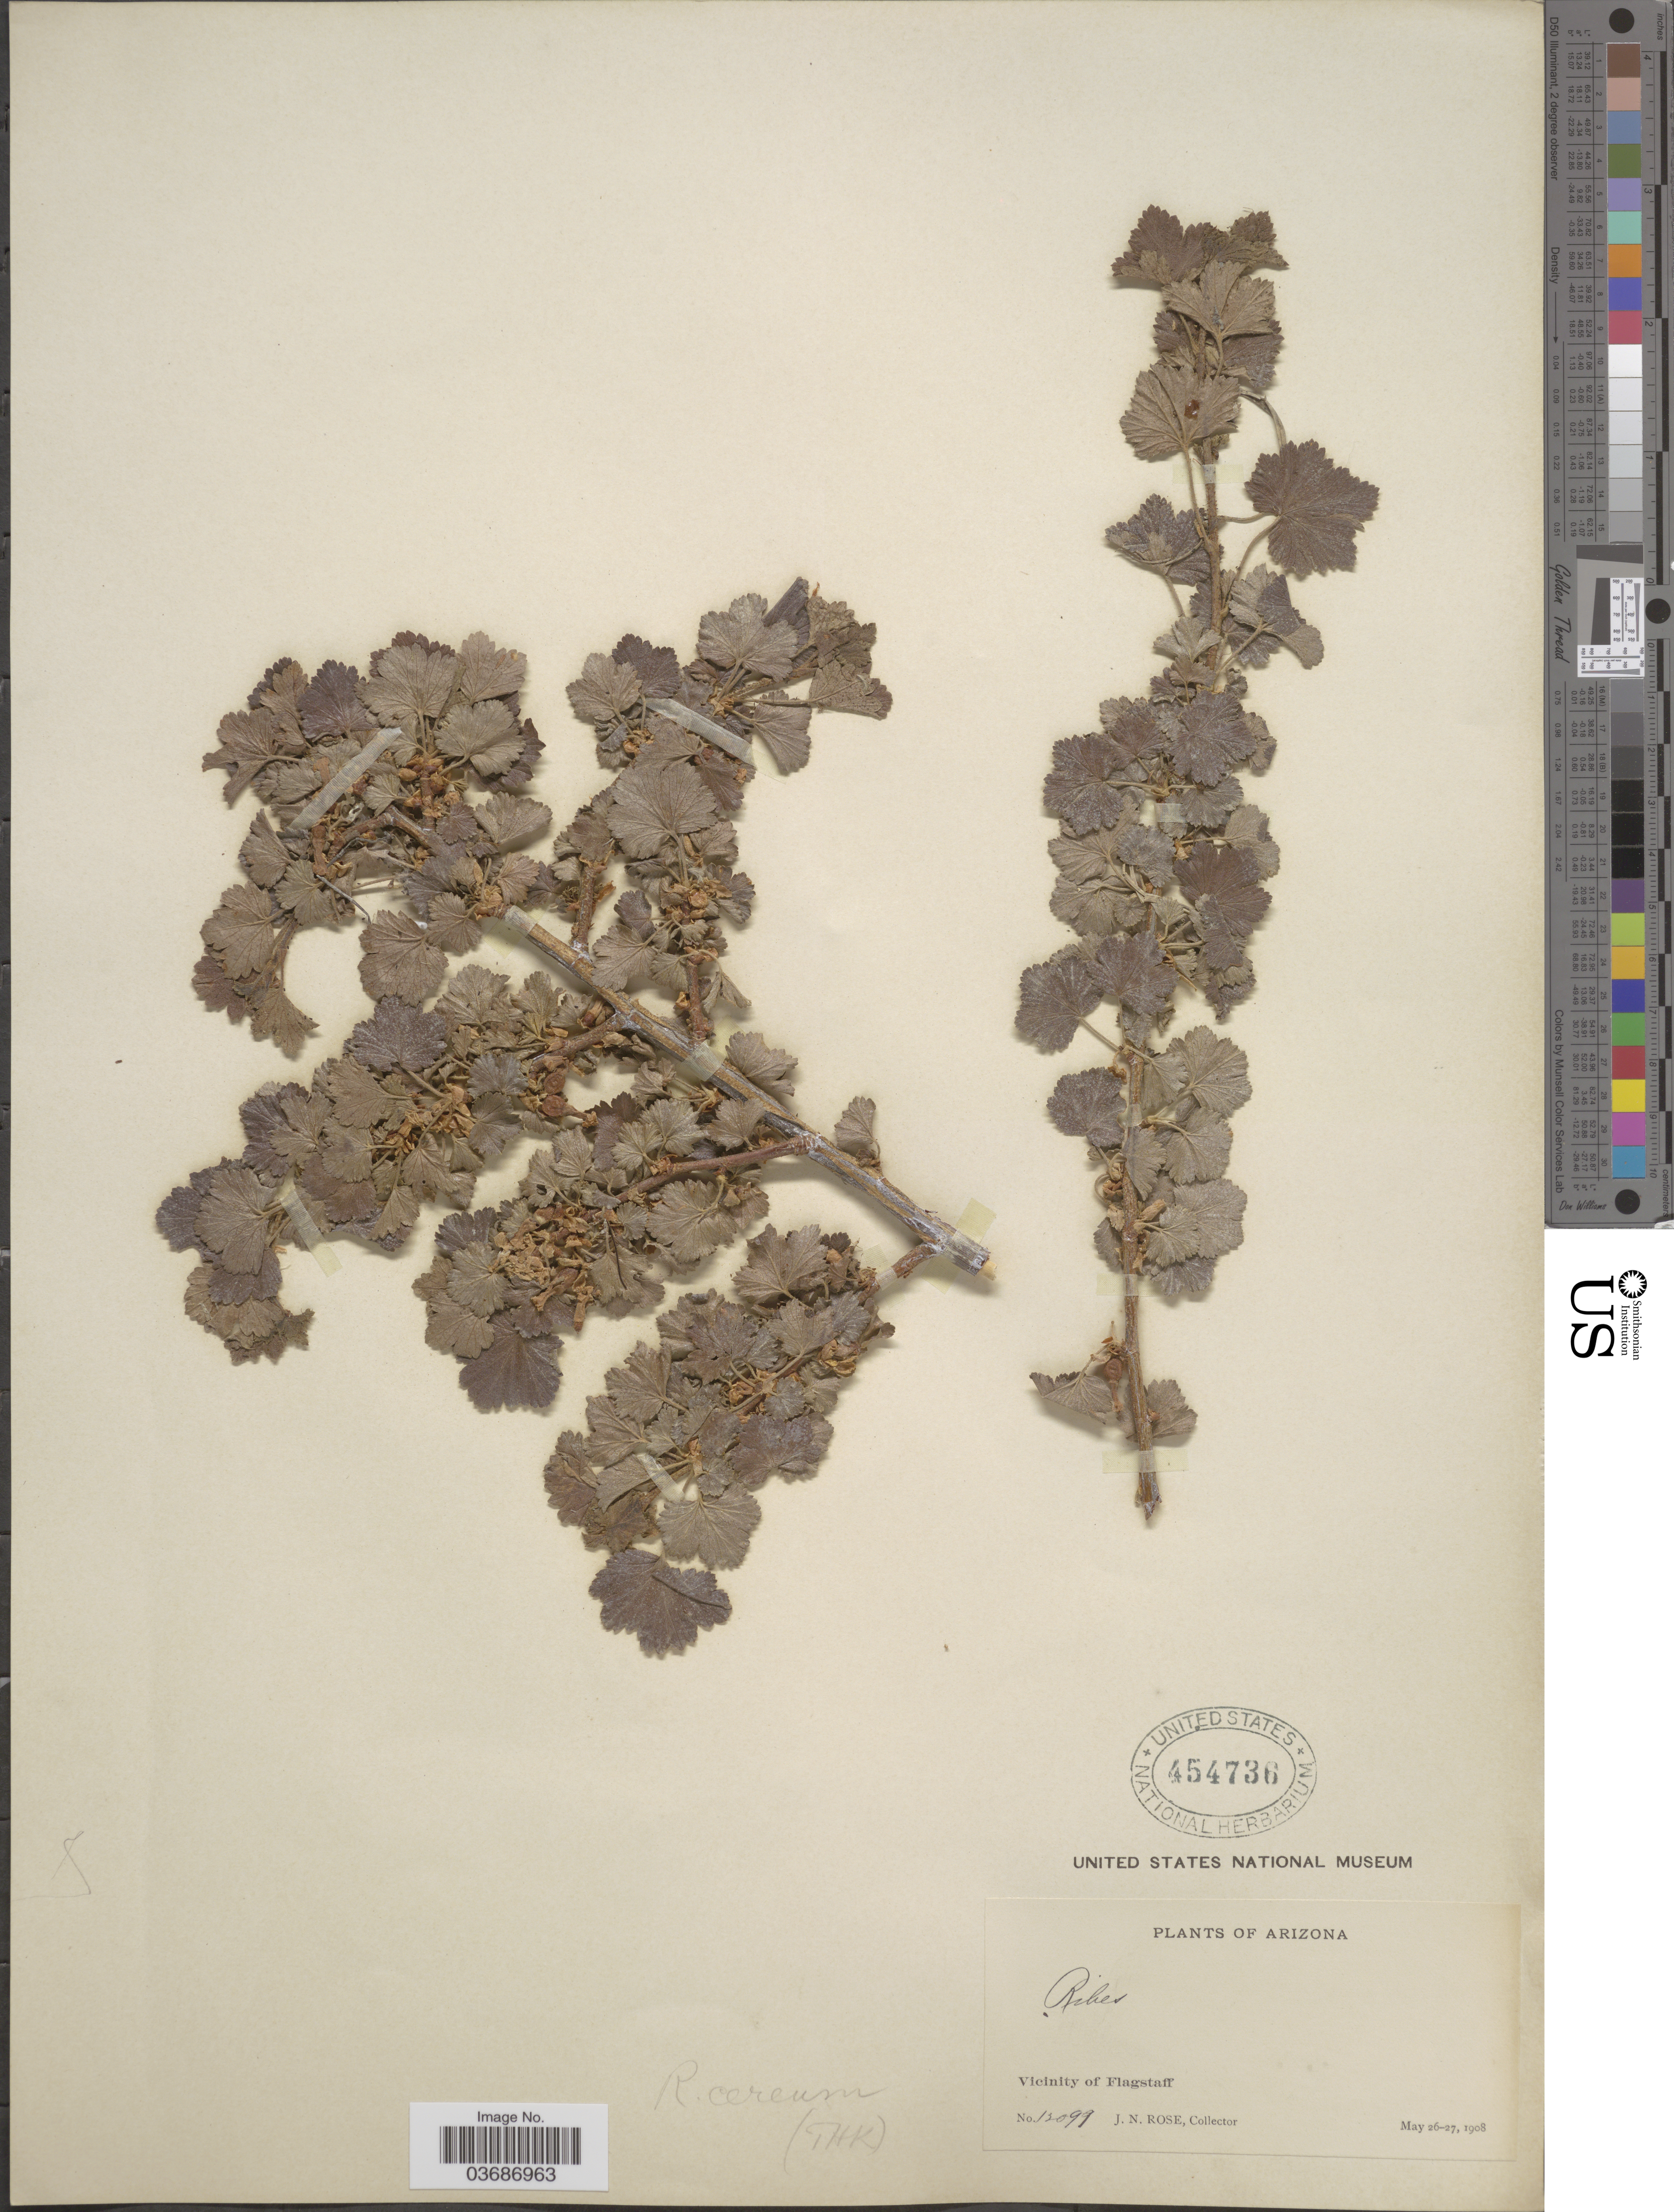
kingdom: Plantae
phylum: Tracheophyta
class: Magnoliopsida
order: Saxifragales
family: Grossulariaceae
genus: Ribes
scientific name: Ribes cereum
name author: Douglas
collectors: J. N. Rose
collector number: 12099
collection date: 1908-05-26/1908-05-27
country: United States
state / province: Arizona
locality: Vicinity of Flagstaff.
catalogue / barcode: US 454736